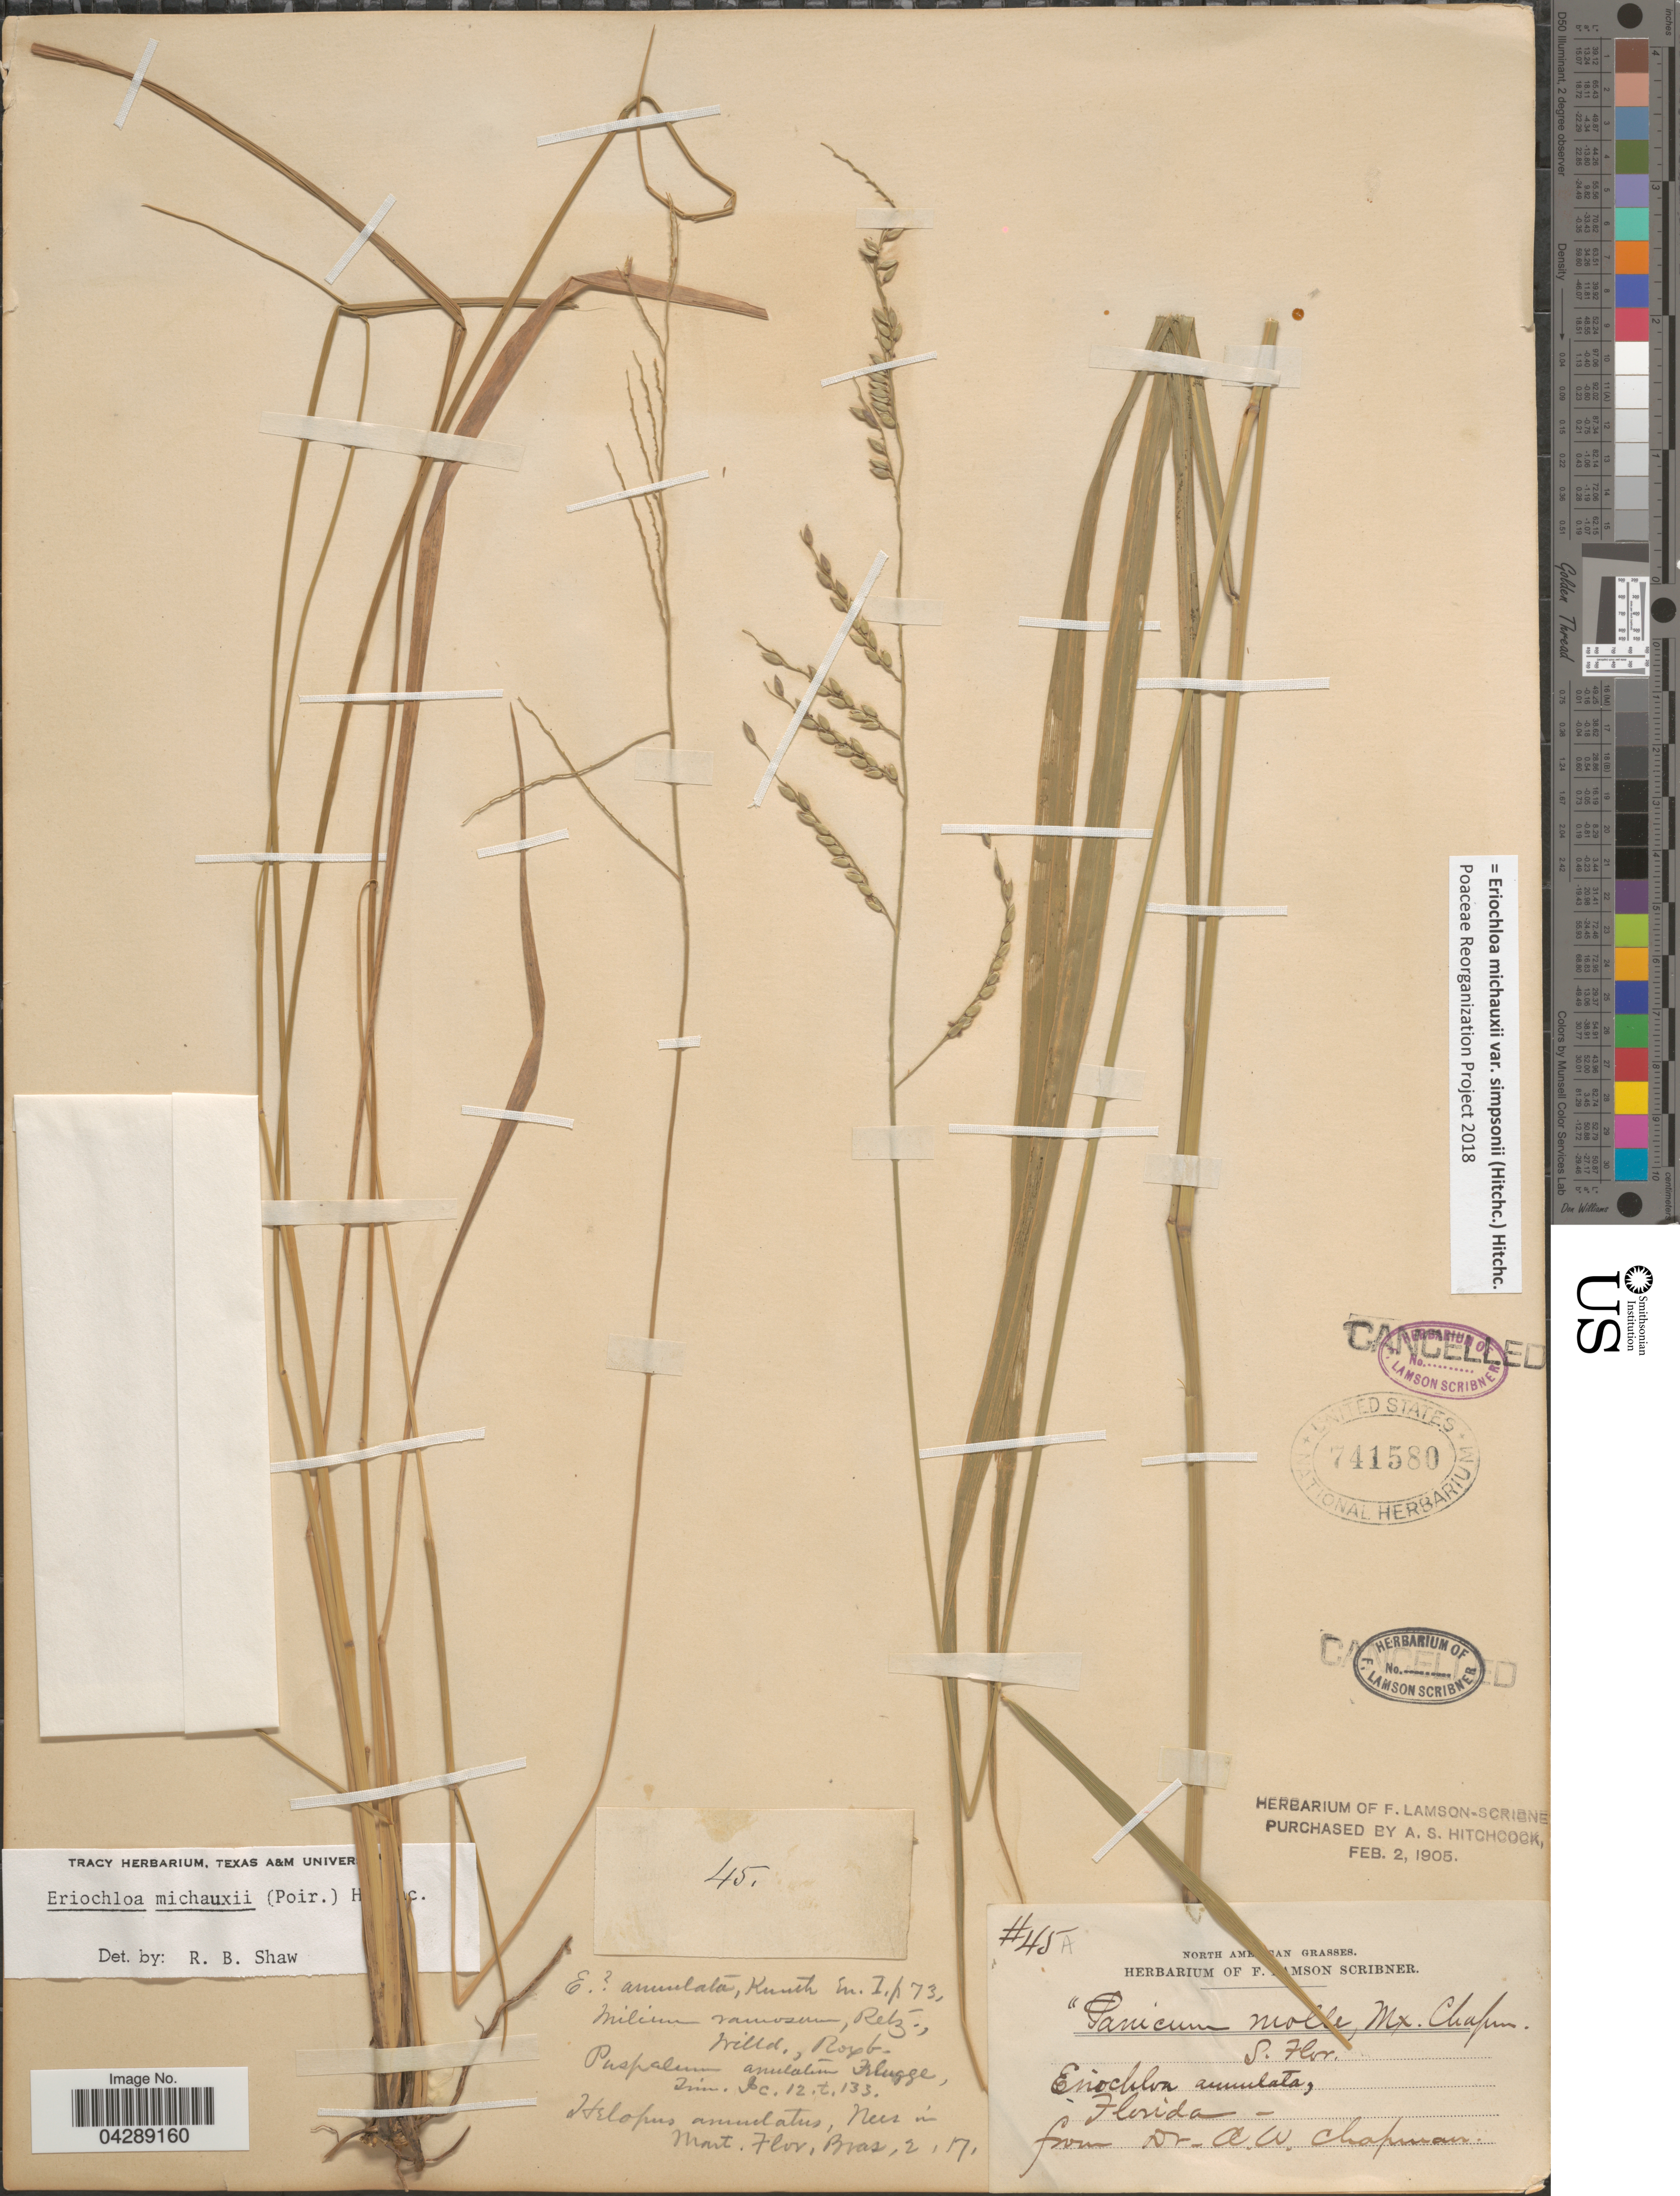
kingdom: Plantae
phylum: Tracheophyta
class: Liliopsida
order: Poales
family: Poaceae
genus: Eriochloa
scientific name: Eriochloa michauxii var. simpsonii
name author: Hitchc.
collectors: ex herb. F. Lamson Scribner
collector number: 45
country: United States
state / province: Florida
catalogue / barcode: US 741580